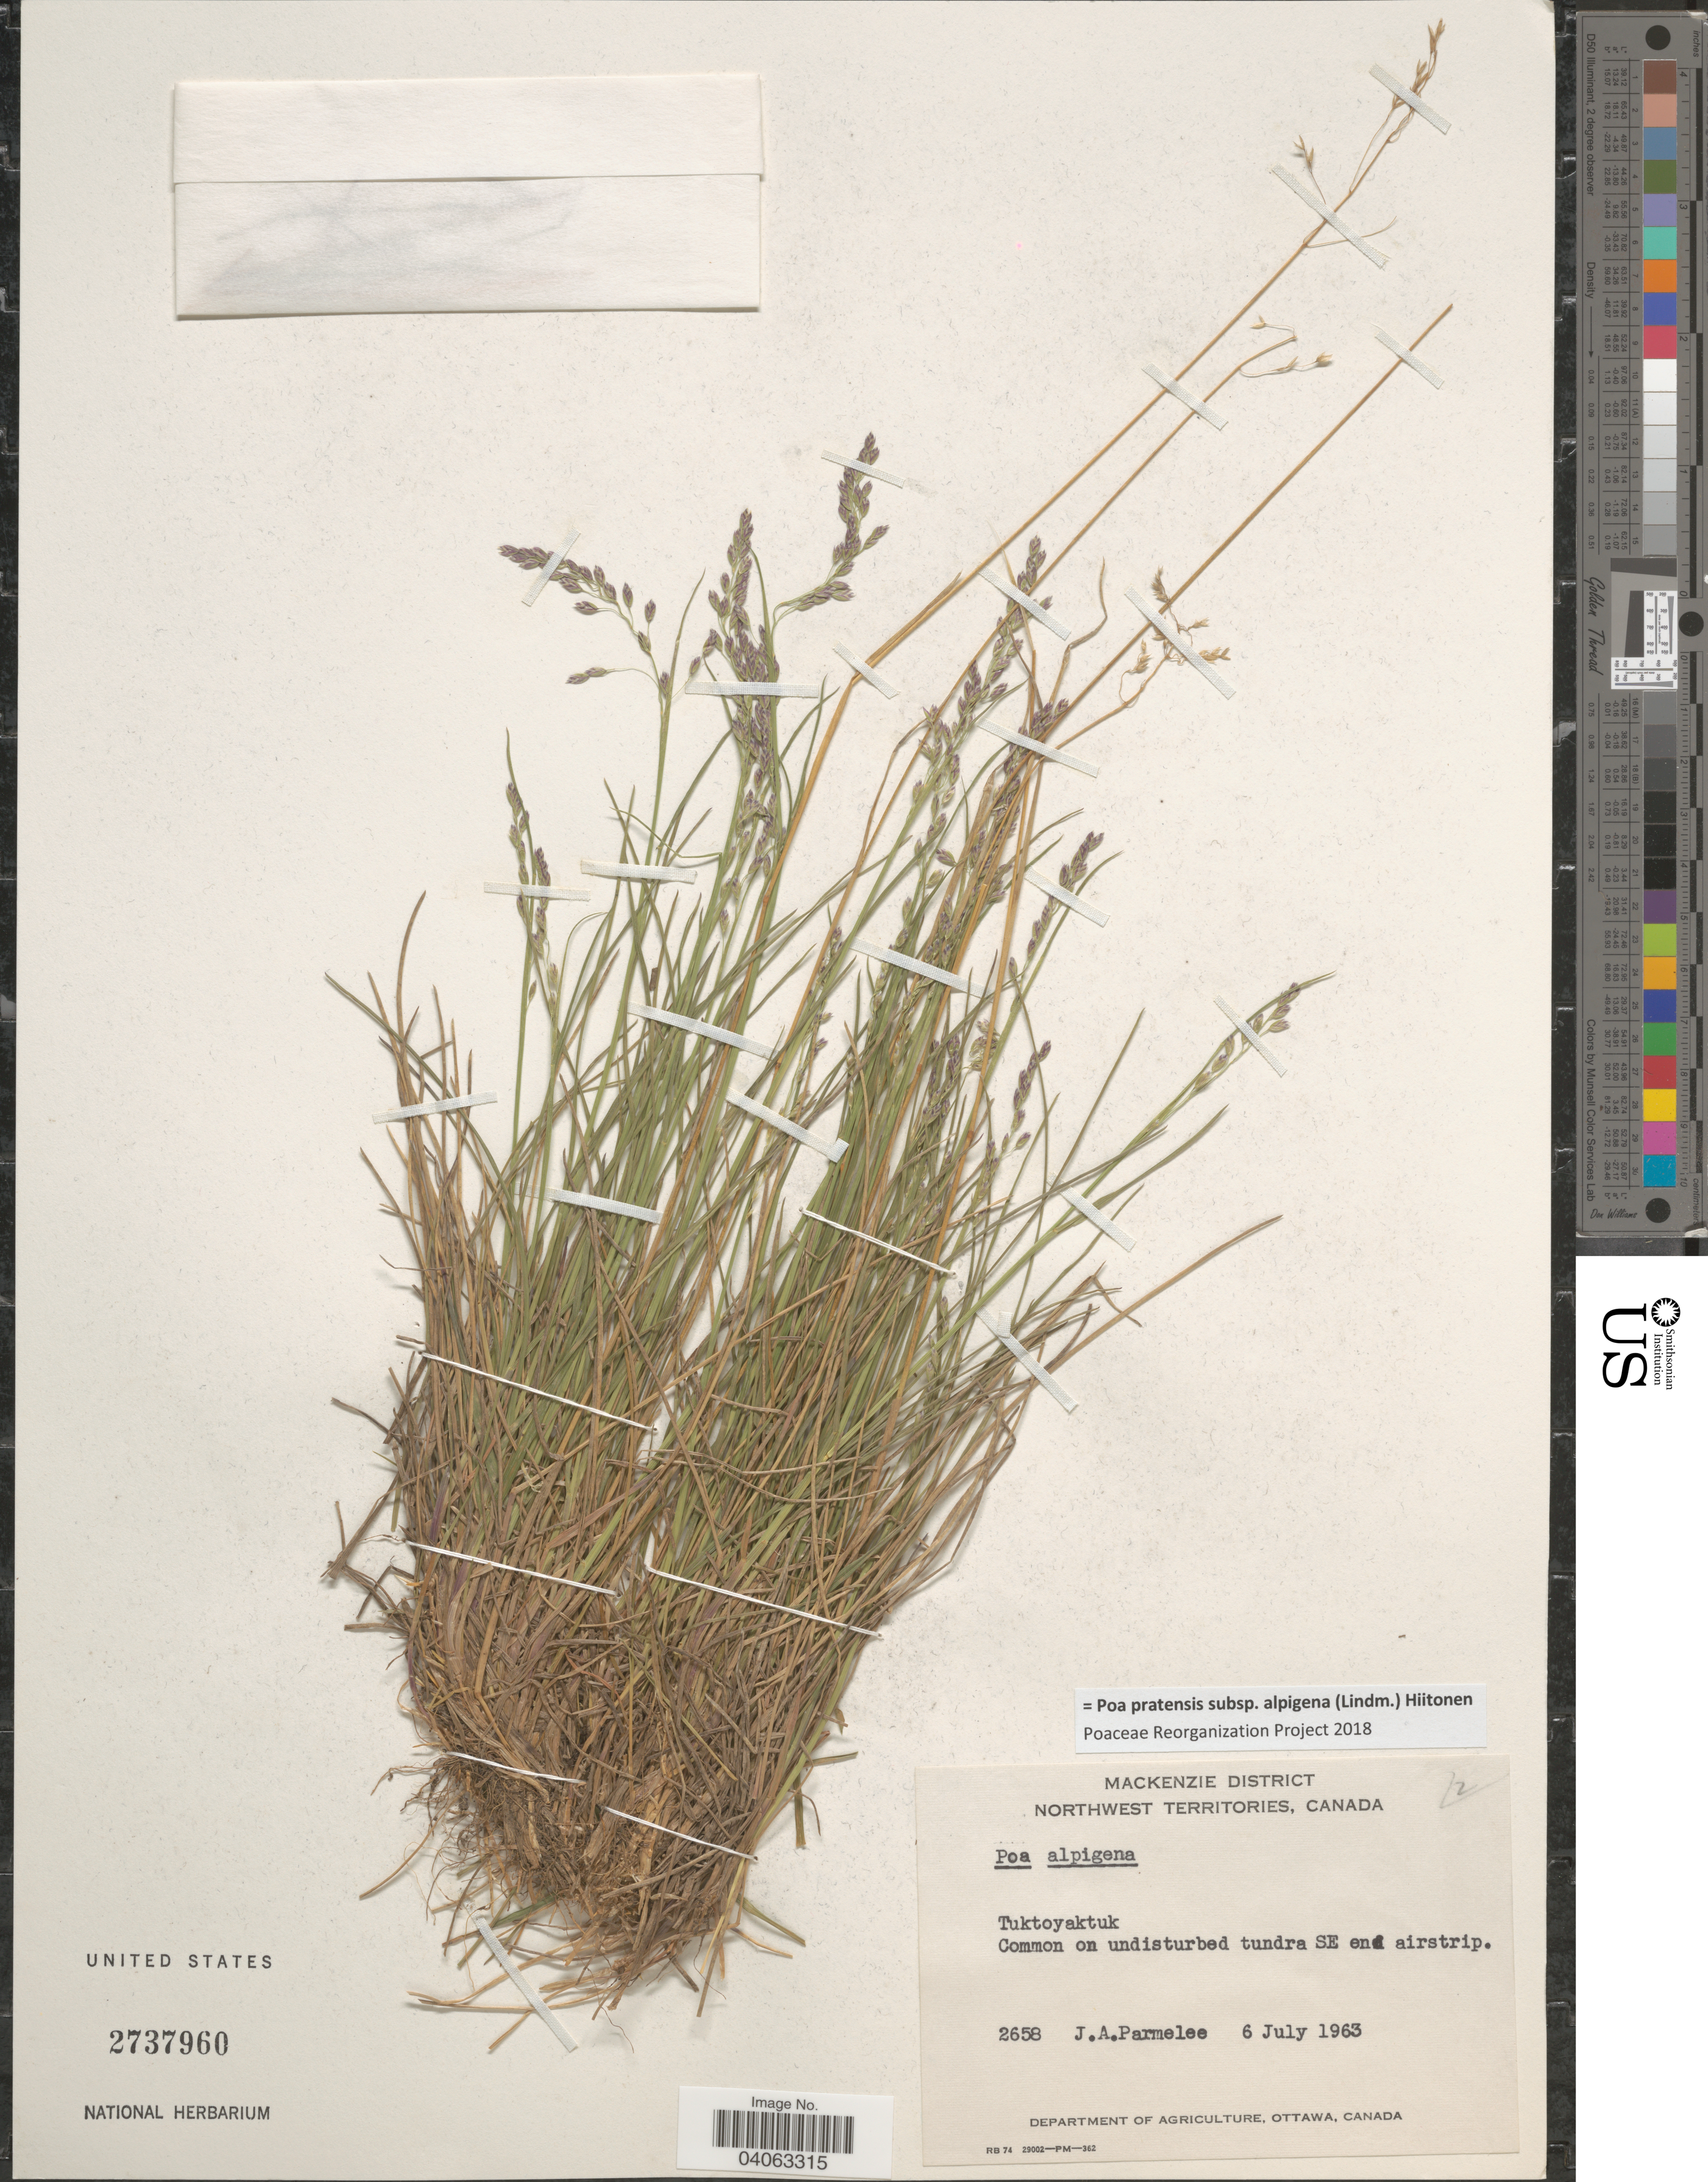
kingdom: Plantae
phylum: Tracheophyta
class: Liliopsida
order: Poales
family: Poaceae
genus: Poa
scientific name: Poa pratensis subsp. alpigena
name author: (Lindm.) Hiitonen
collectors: J. A. Parmelee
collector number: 2658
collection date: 1963-07-06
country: Canada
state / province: Northwest Territories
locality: Mackenzie District. Tuktoyaktuk. On disturbed tundra SE end airstrip.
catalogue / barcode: US 2737960